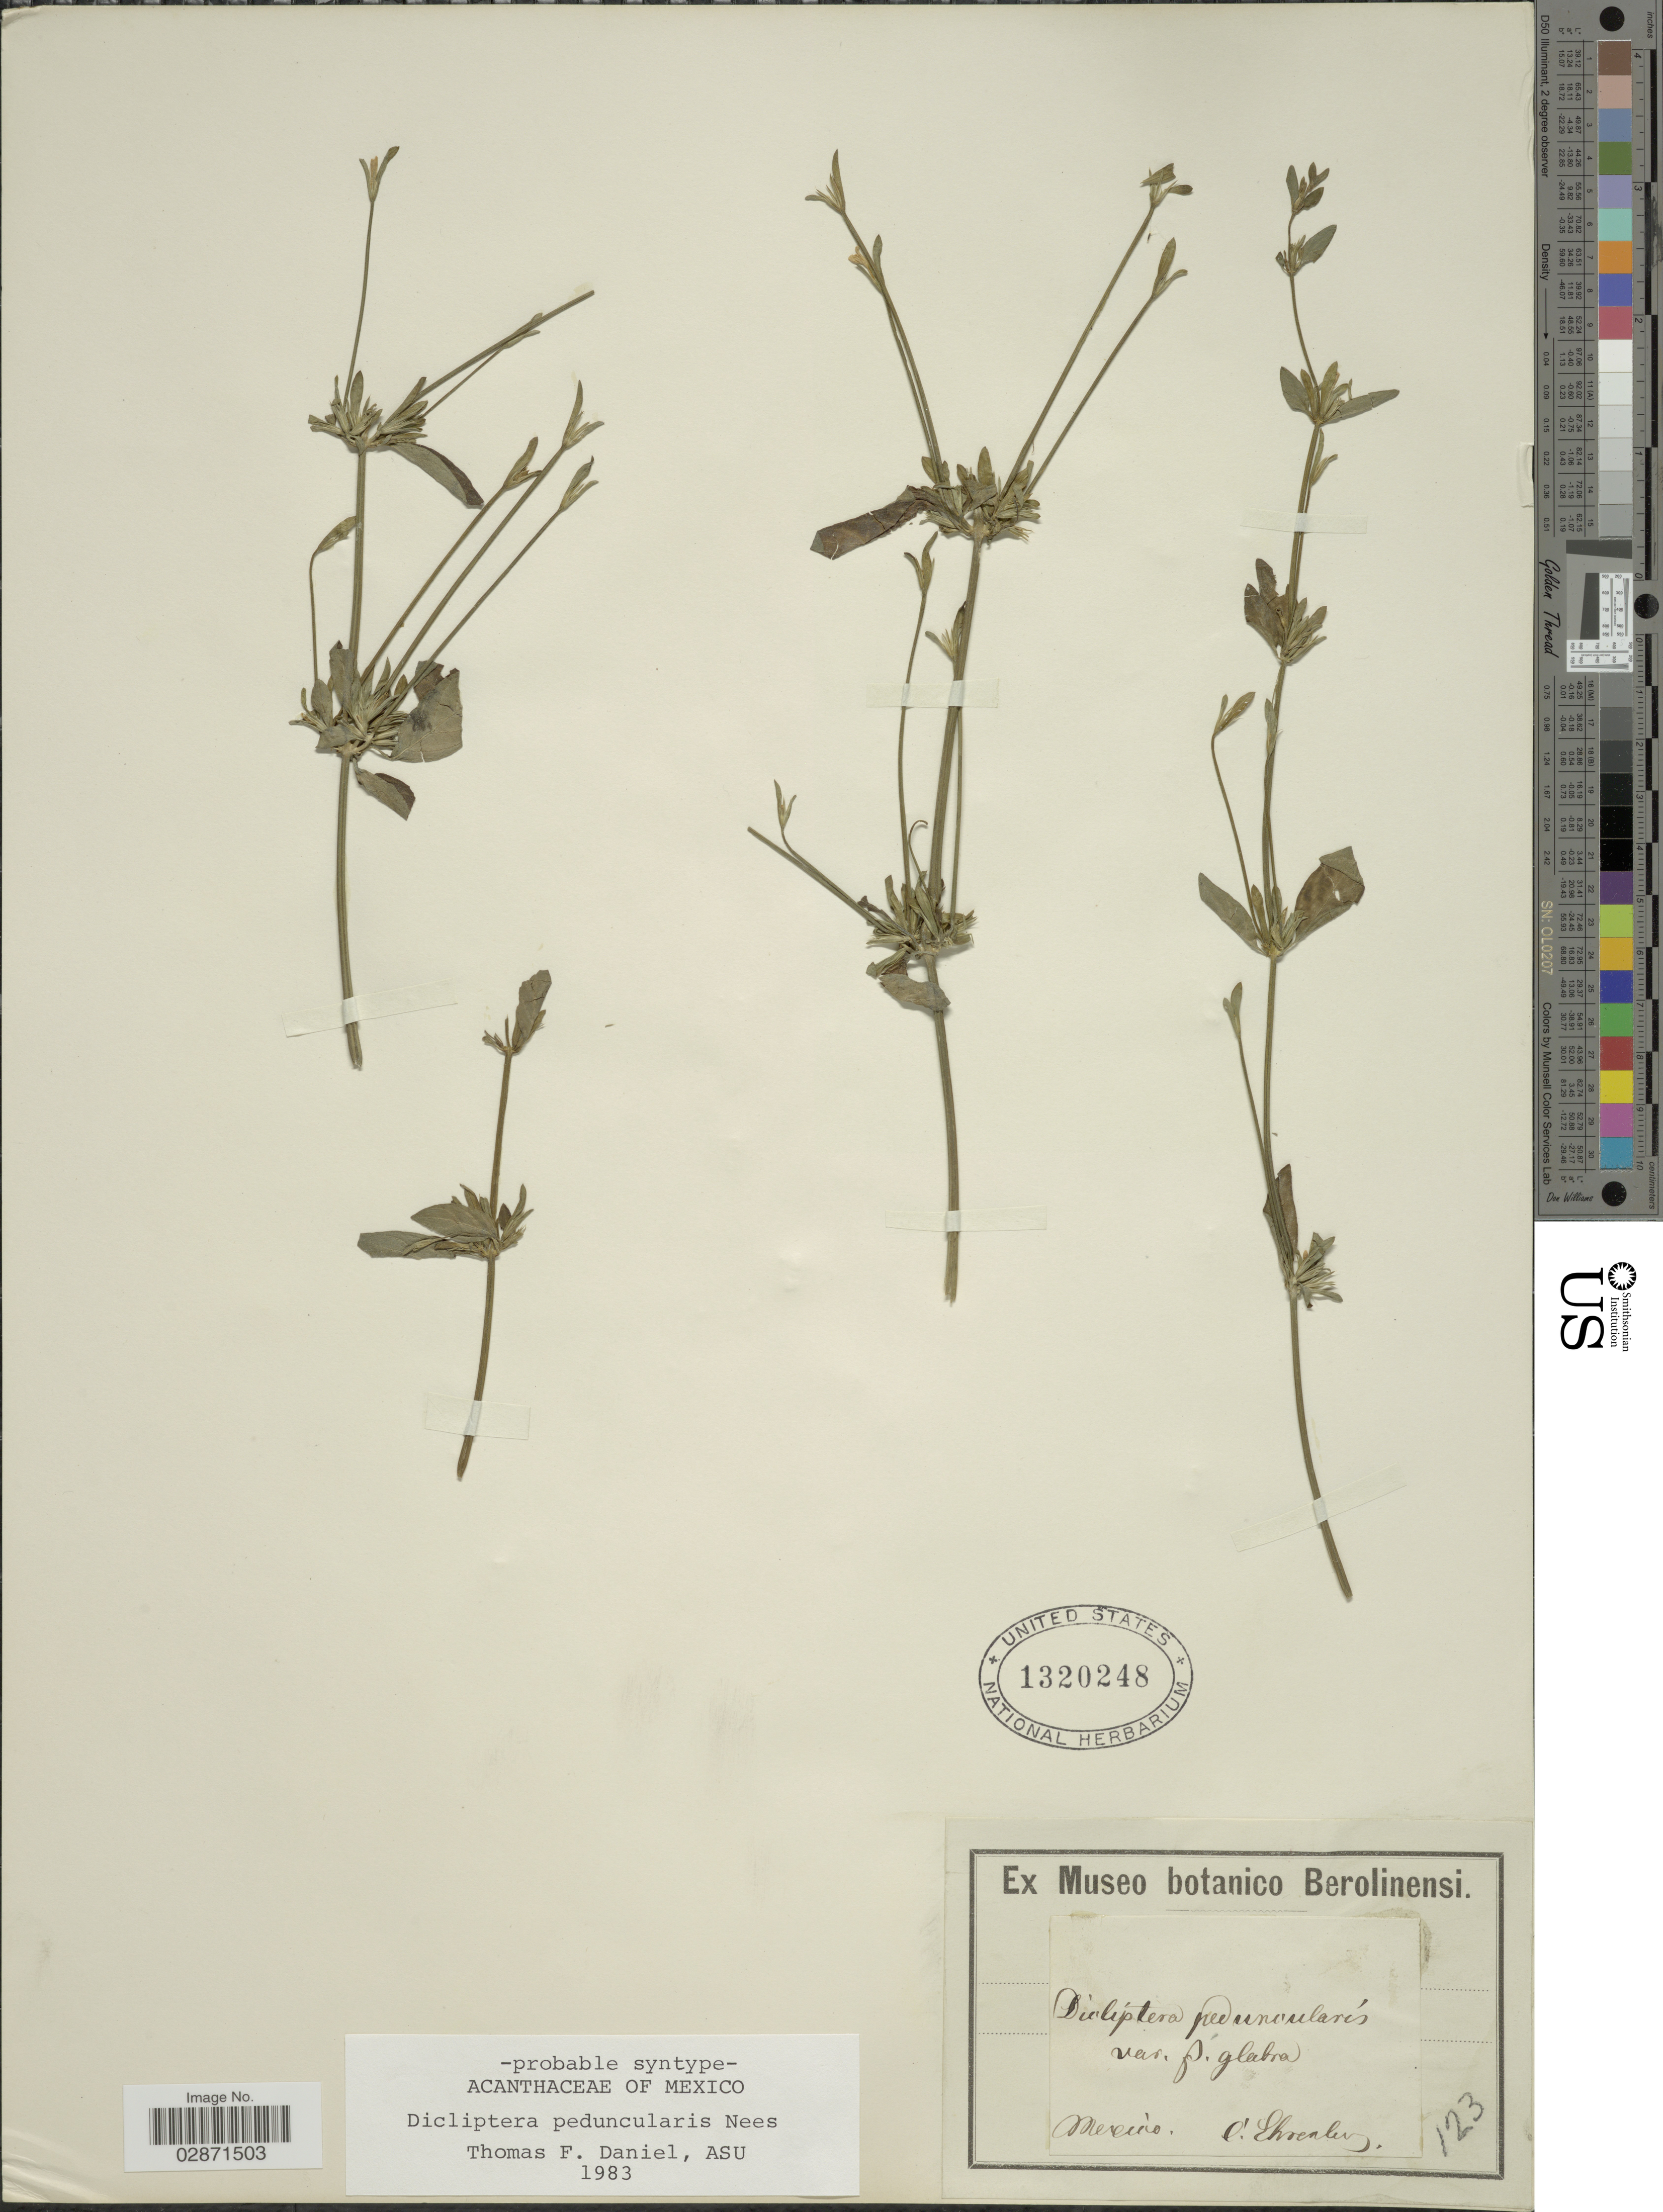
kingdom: Plantae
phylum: Tracheophyta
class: Magnoliopsida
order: Lamiales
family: Acanthaceae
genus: Dicliptera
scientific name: Dicliptera peduncularis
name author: Nees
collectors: C. G. Ehrenberg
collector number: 123?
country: Mexico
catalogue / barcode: US 1320248